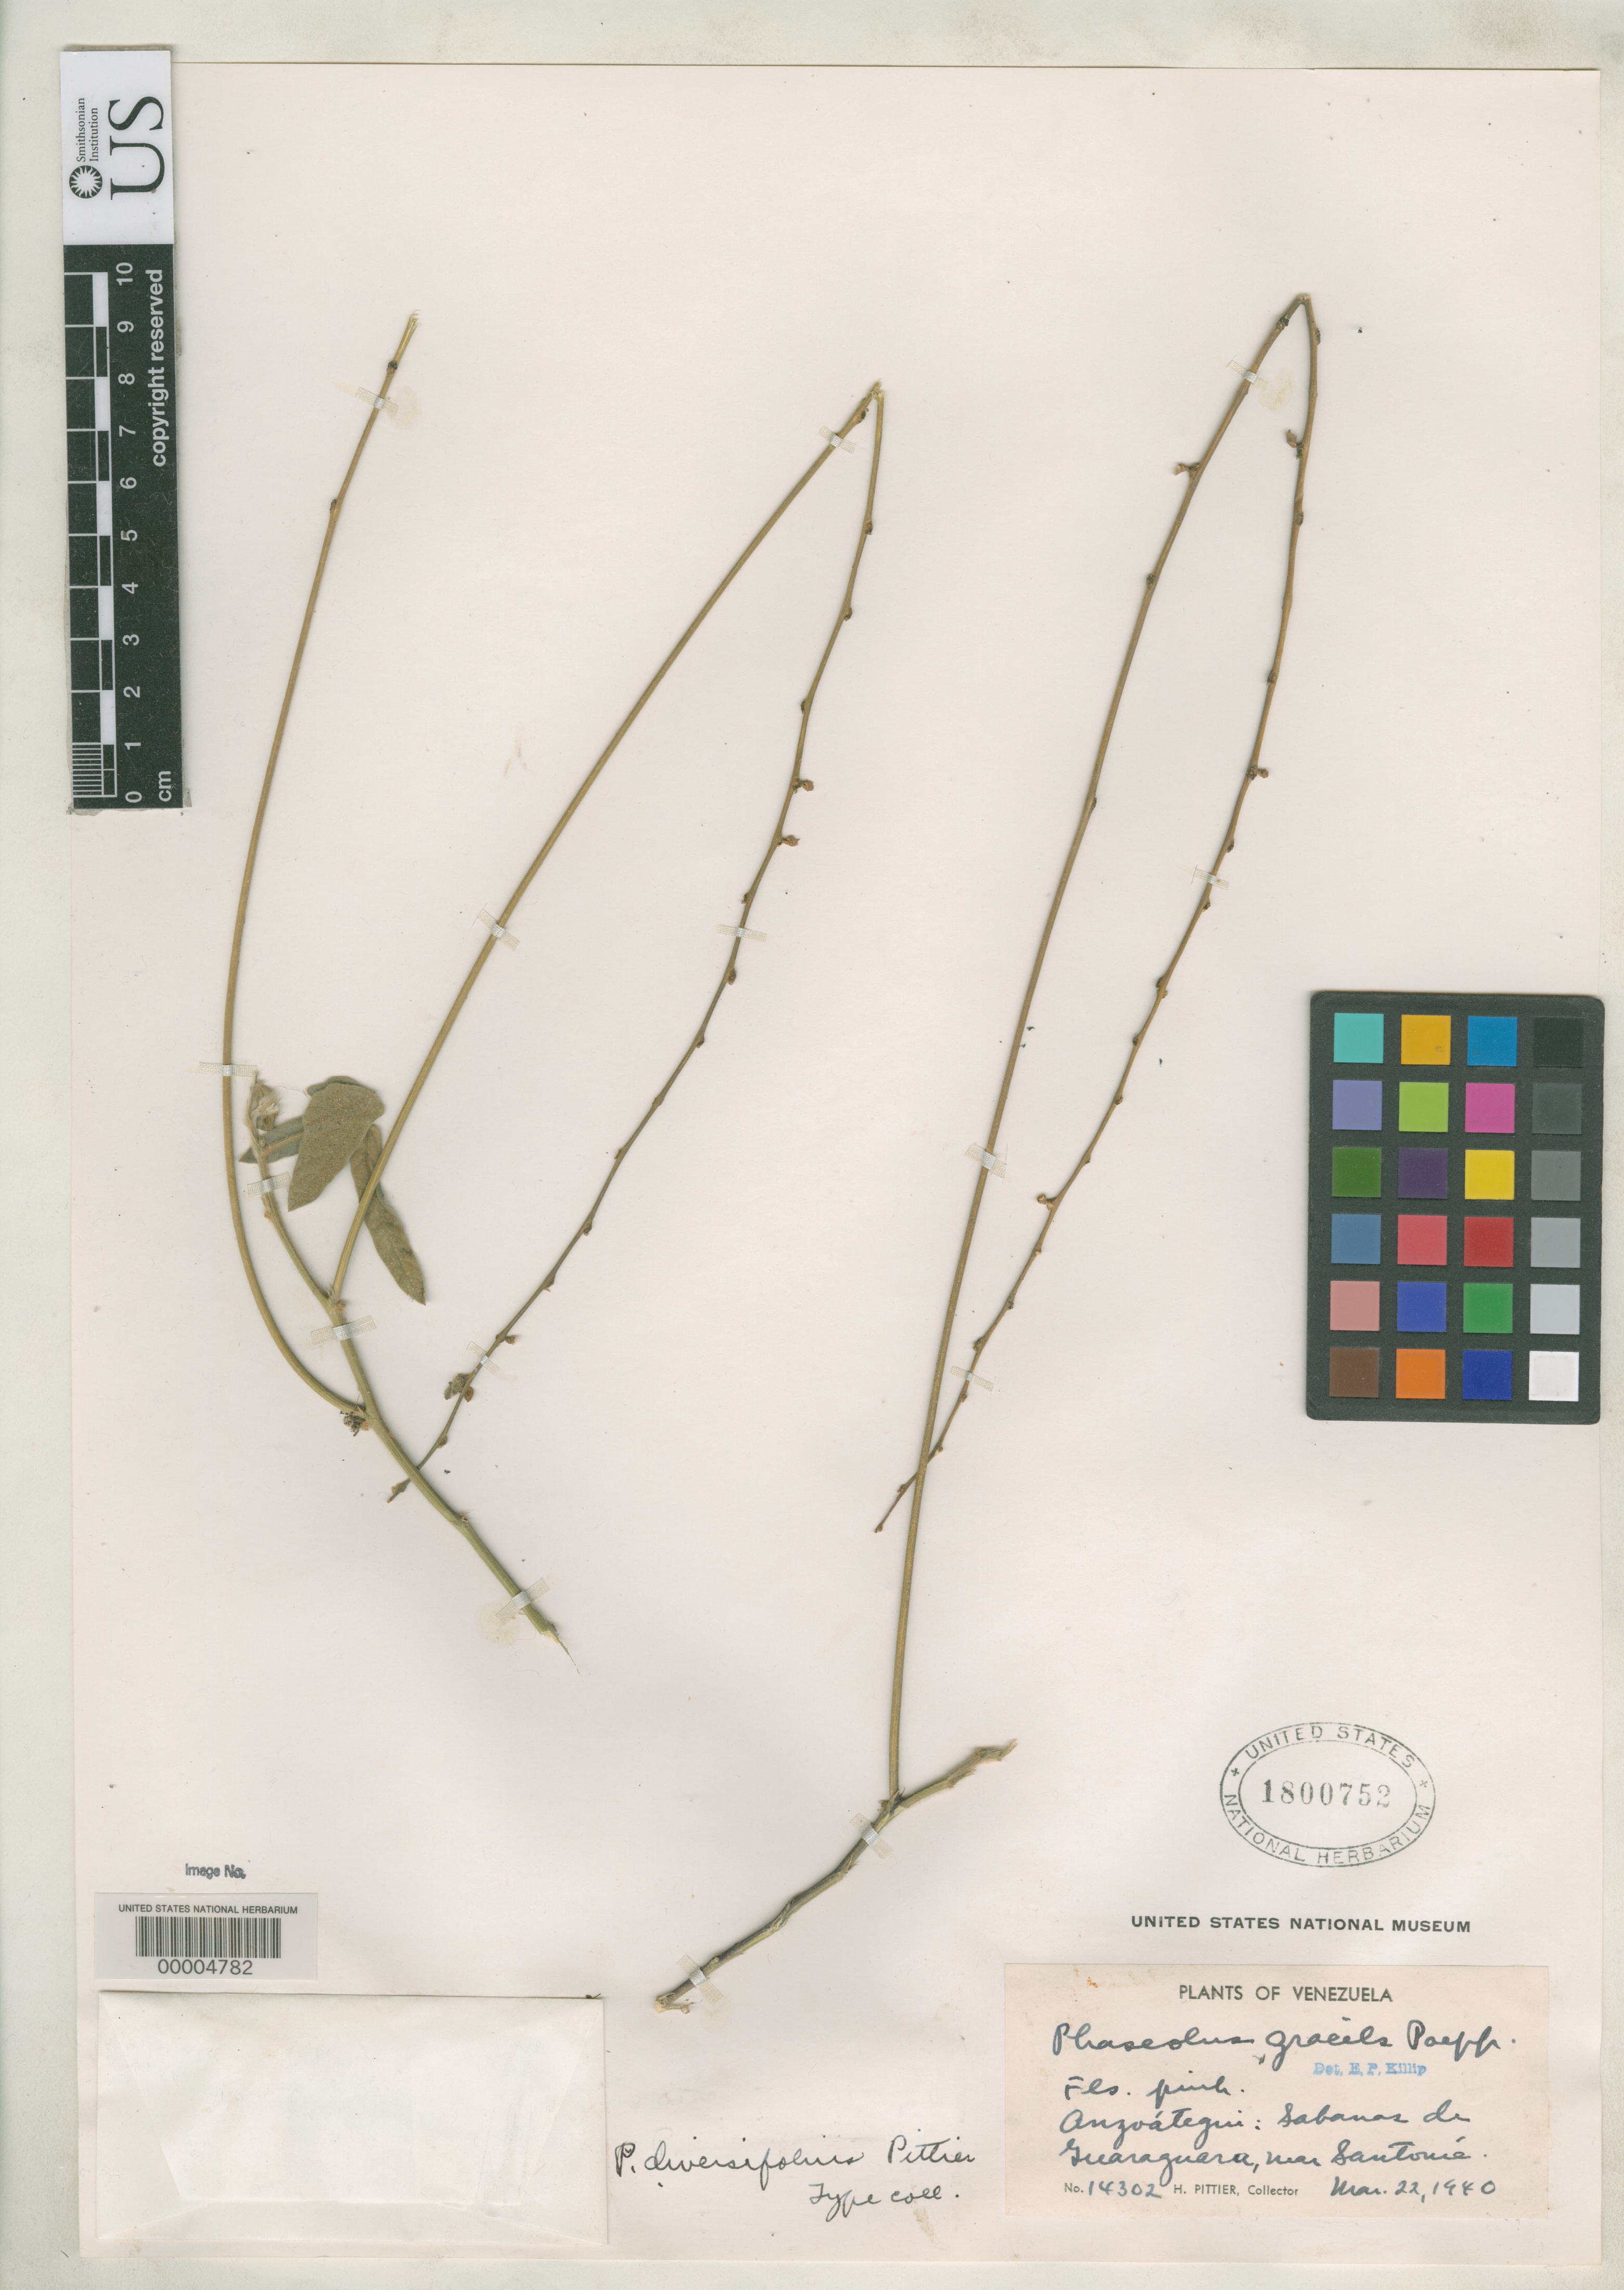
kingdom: Plantae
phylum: Tracheophyta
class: Magnoliopsida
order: Fabales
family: Fabaceae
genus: Vigna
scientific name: Vigna lasiocarpa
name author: (Benth.) Verdc.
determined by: Boggan, J. K., (US), NMNH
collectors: H. F. Pittier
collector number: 14302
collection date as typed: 22 Mar 1940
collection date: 1940-03-22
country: Venezuela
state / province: Anzoategui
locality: Guaraguara, near santonia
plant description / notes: Annotated as "P. diversifolius Pittier Type coll.", nom. inval. (publ. sans Latin diagn. or descr.), nom. illeg. (non Pers. 1807), Bol. Tecn. Minist. Agric. 5: 56 (1944); name not validly published, not a type.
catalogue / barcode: US 1800752